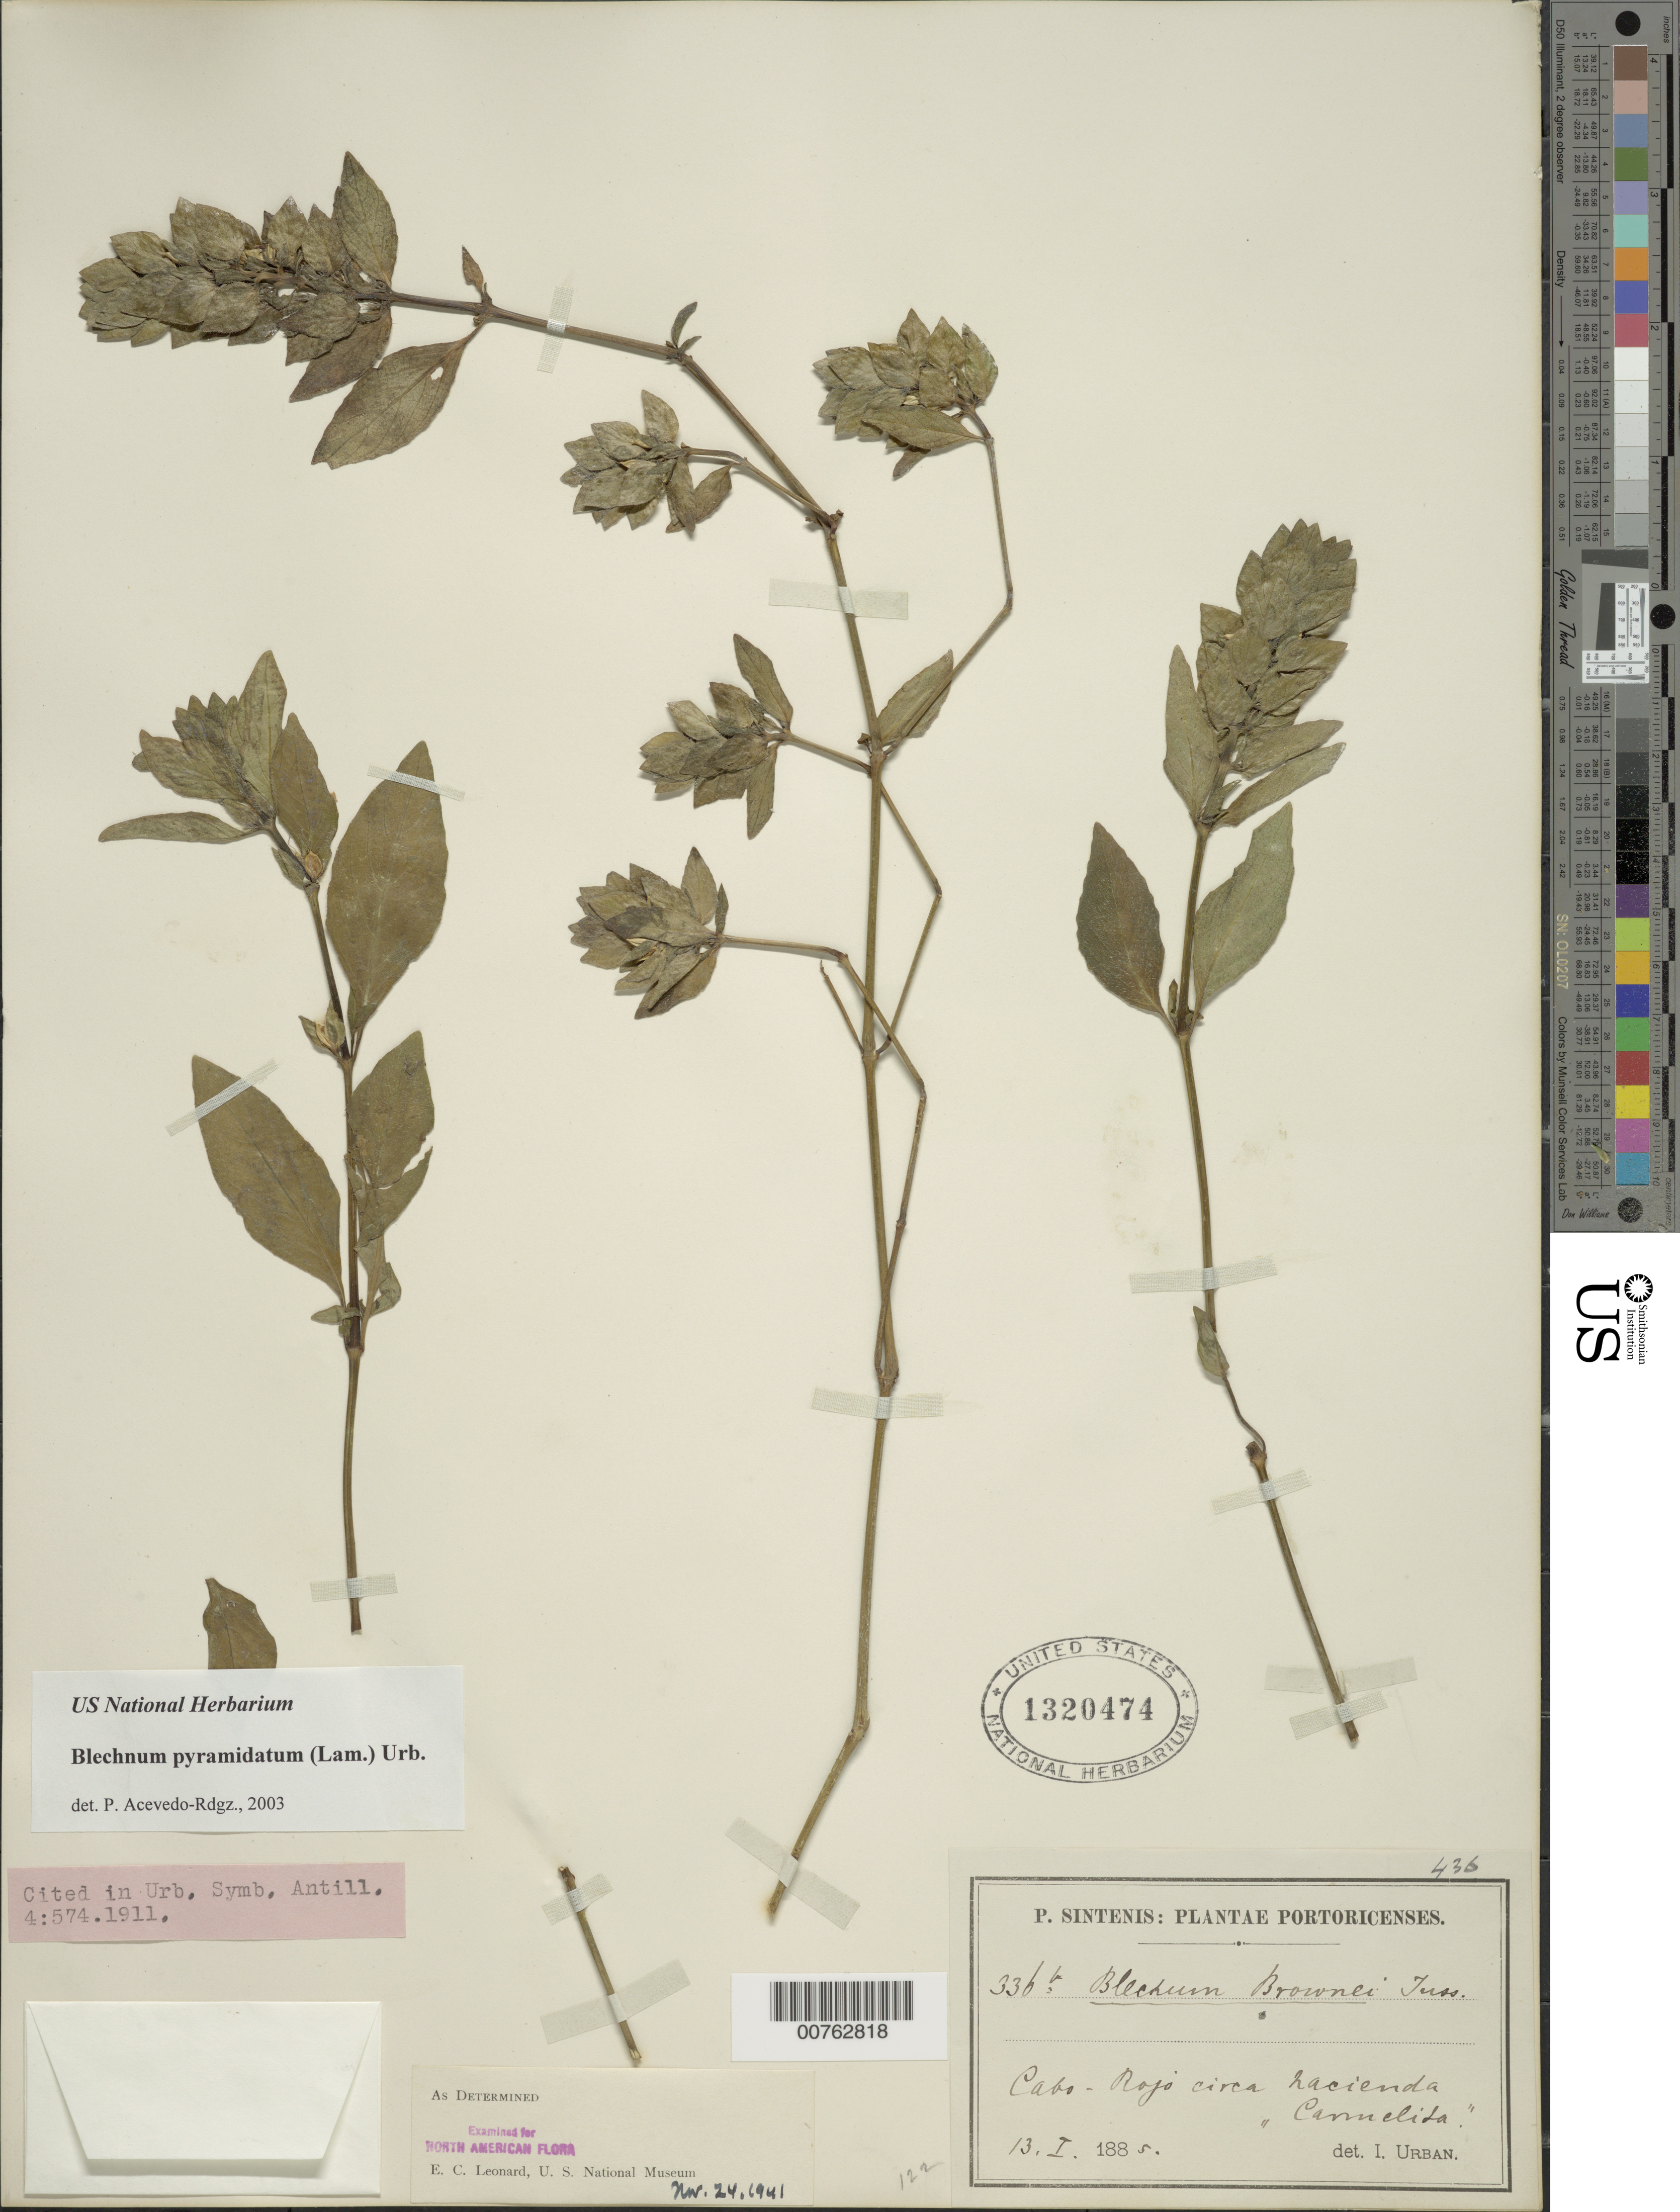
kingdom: Plantae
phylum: Tracheophyta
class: Magnoliopsida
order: Lamiales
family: Acanthaceae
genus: Blechum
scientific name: Blechum pyramidatum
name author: (Lam.) Urb.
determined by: Acevedo-Rodríguez, P., (BOT), Smithsonian Institution - National Museum of Natural History (UNITED STATES)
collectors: P. Sintenis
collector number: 336b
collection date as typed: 13 Jan 1885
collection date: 1885-01-13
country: Puerto Rico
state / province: Cabo Rojo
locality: Cabo Rojo circa hacienda Carmelita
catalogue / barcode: US 1320474